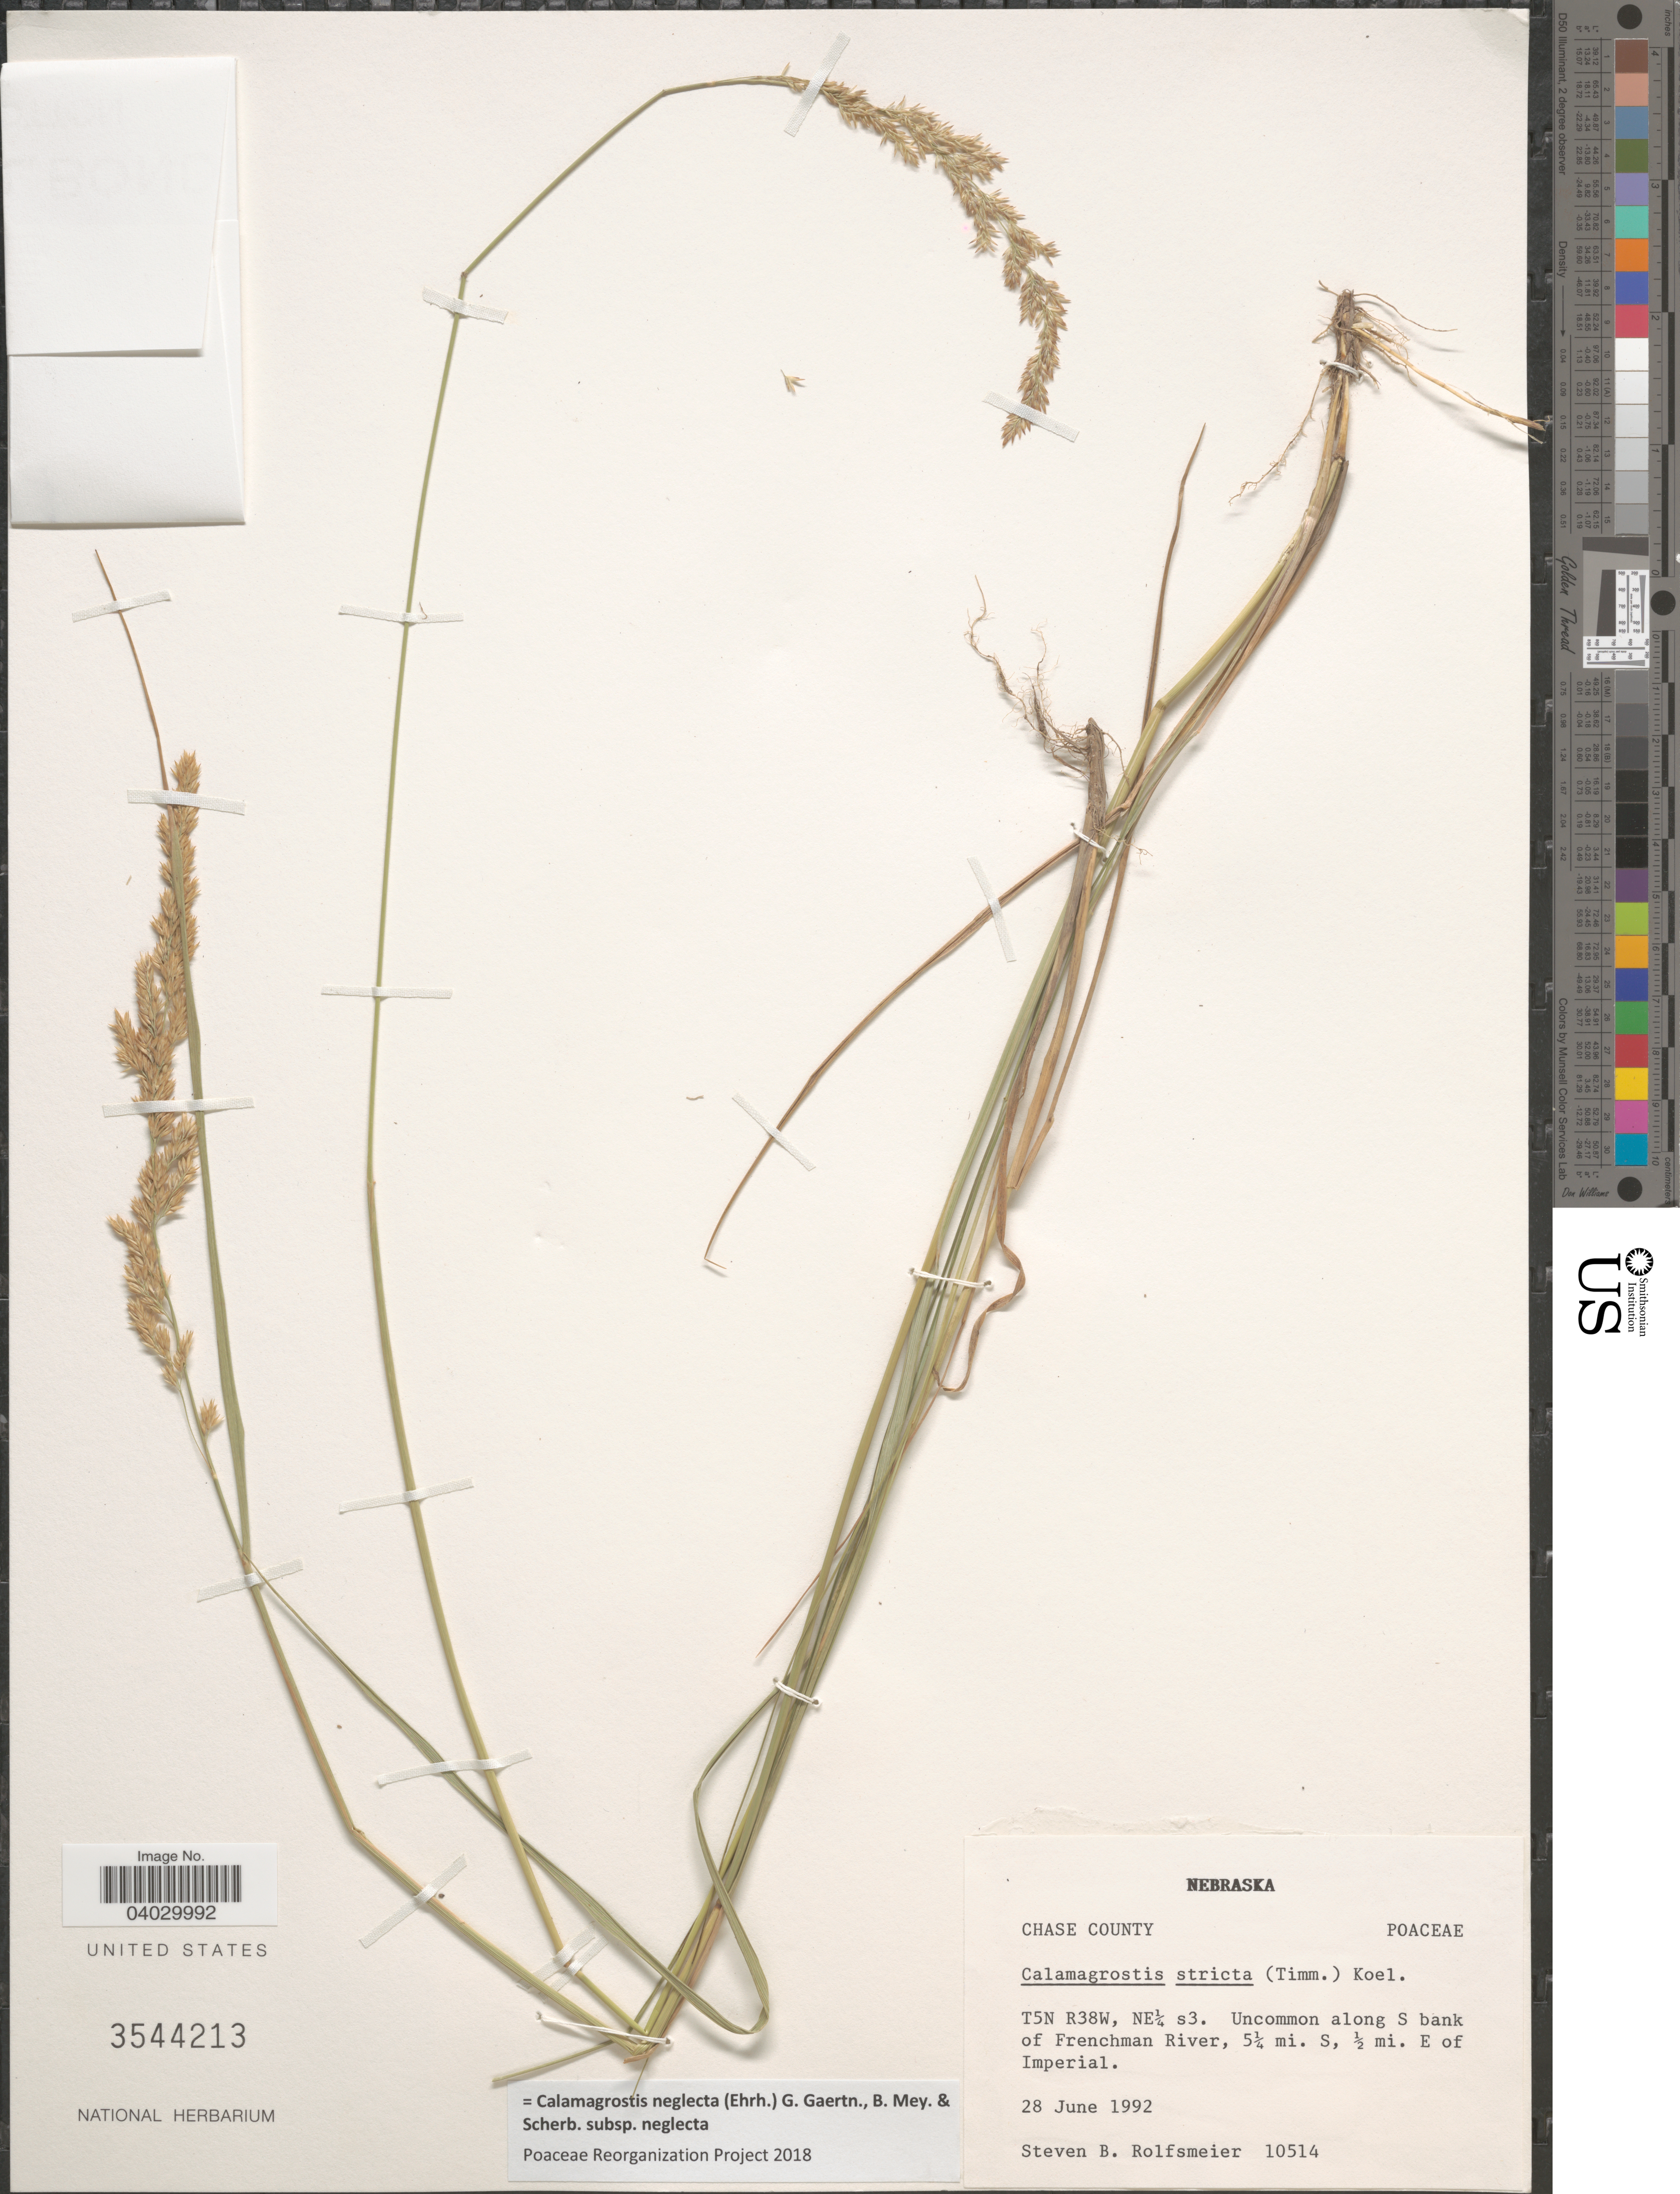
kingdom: Plantae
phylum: Tracheophyta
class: Liliopsida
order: Poales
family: Poaceae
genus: Calamagrostis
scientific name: Calamagrostis neglecta subsp. neglecta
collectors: S. Rolfsmeier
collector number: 10514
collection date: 1992-06-28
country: United States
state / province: Nebraska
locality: Chase County. T5N R38W, NE¼ s3. Along S bank of Frenchman River, 5¼ mi. S, ½ mi. E of Imperial.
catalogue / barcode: US 3544213